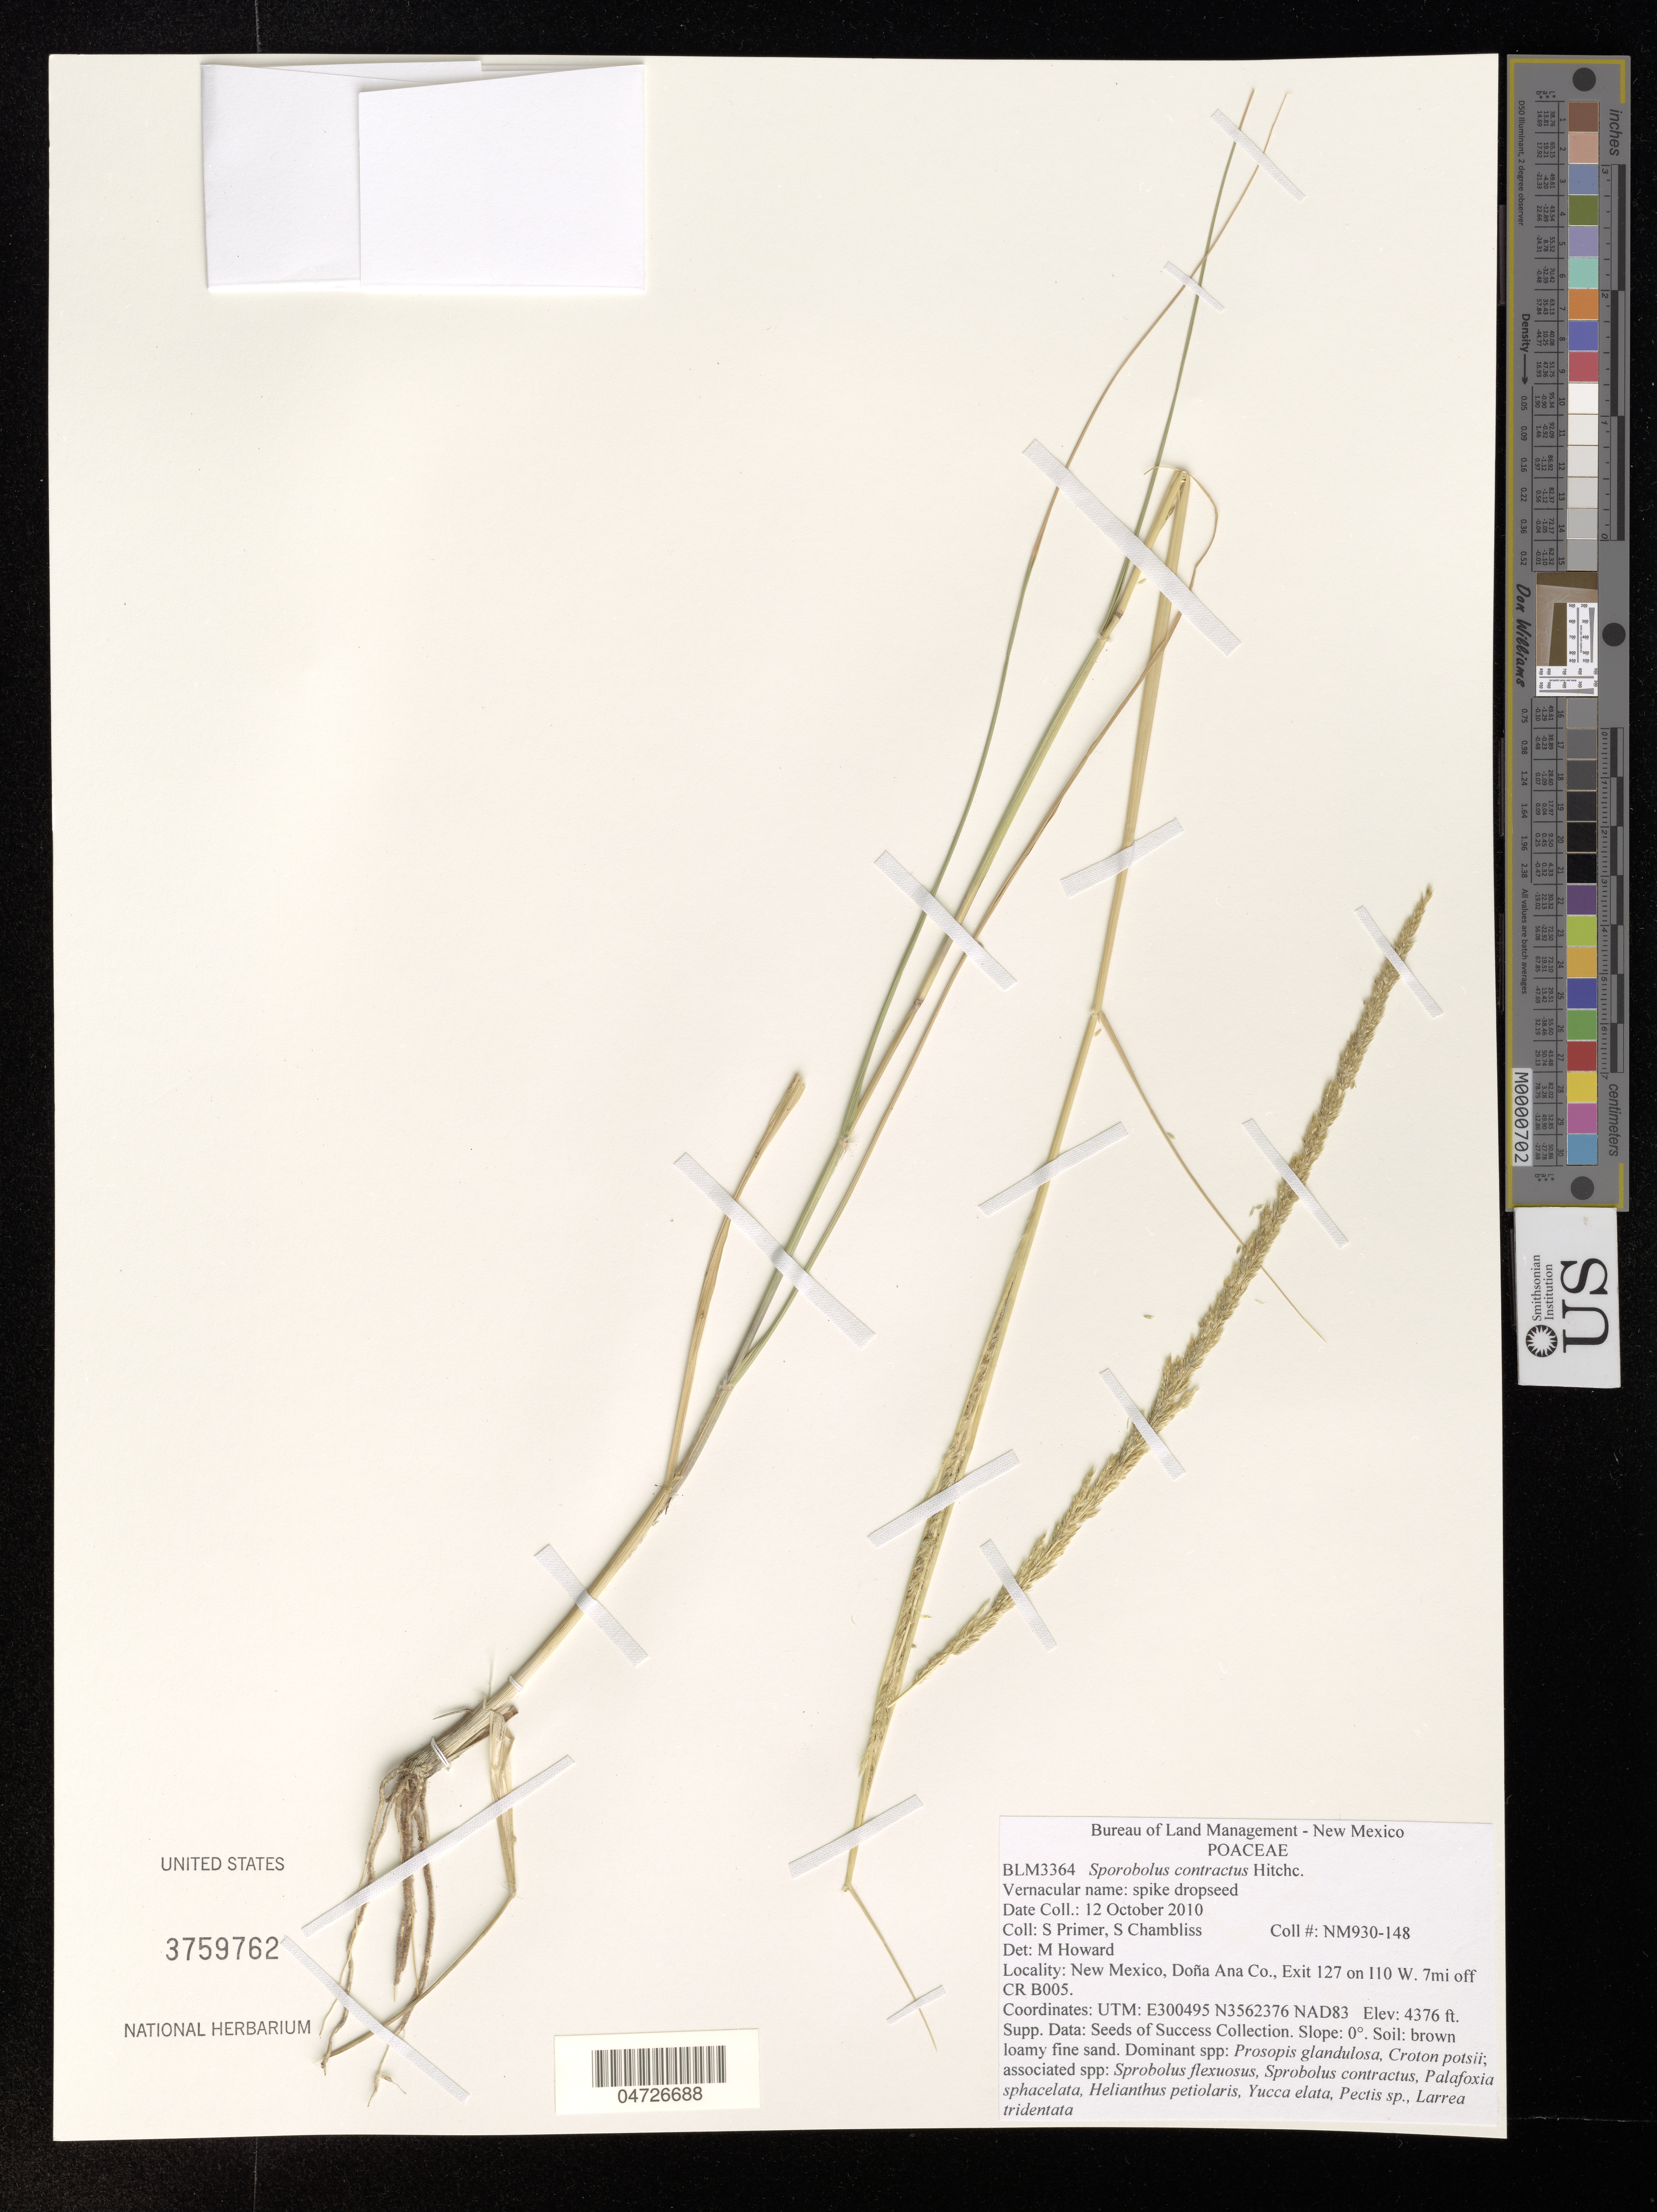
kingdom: Plantae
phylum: Tracheophyta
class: Liliopsida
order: Poales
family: Poaceae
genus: Sporobolus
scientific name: Sporobolus contractus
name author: Hitchc.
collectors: S. Primer & S. Chambliss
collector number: NM930-148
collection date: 2010-10-12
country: United States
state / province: New Mexico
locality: Doña Ana Co., Exit 127 on 110 W. 7mi off CR B005.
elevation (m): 1334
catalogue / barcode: US 3759762